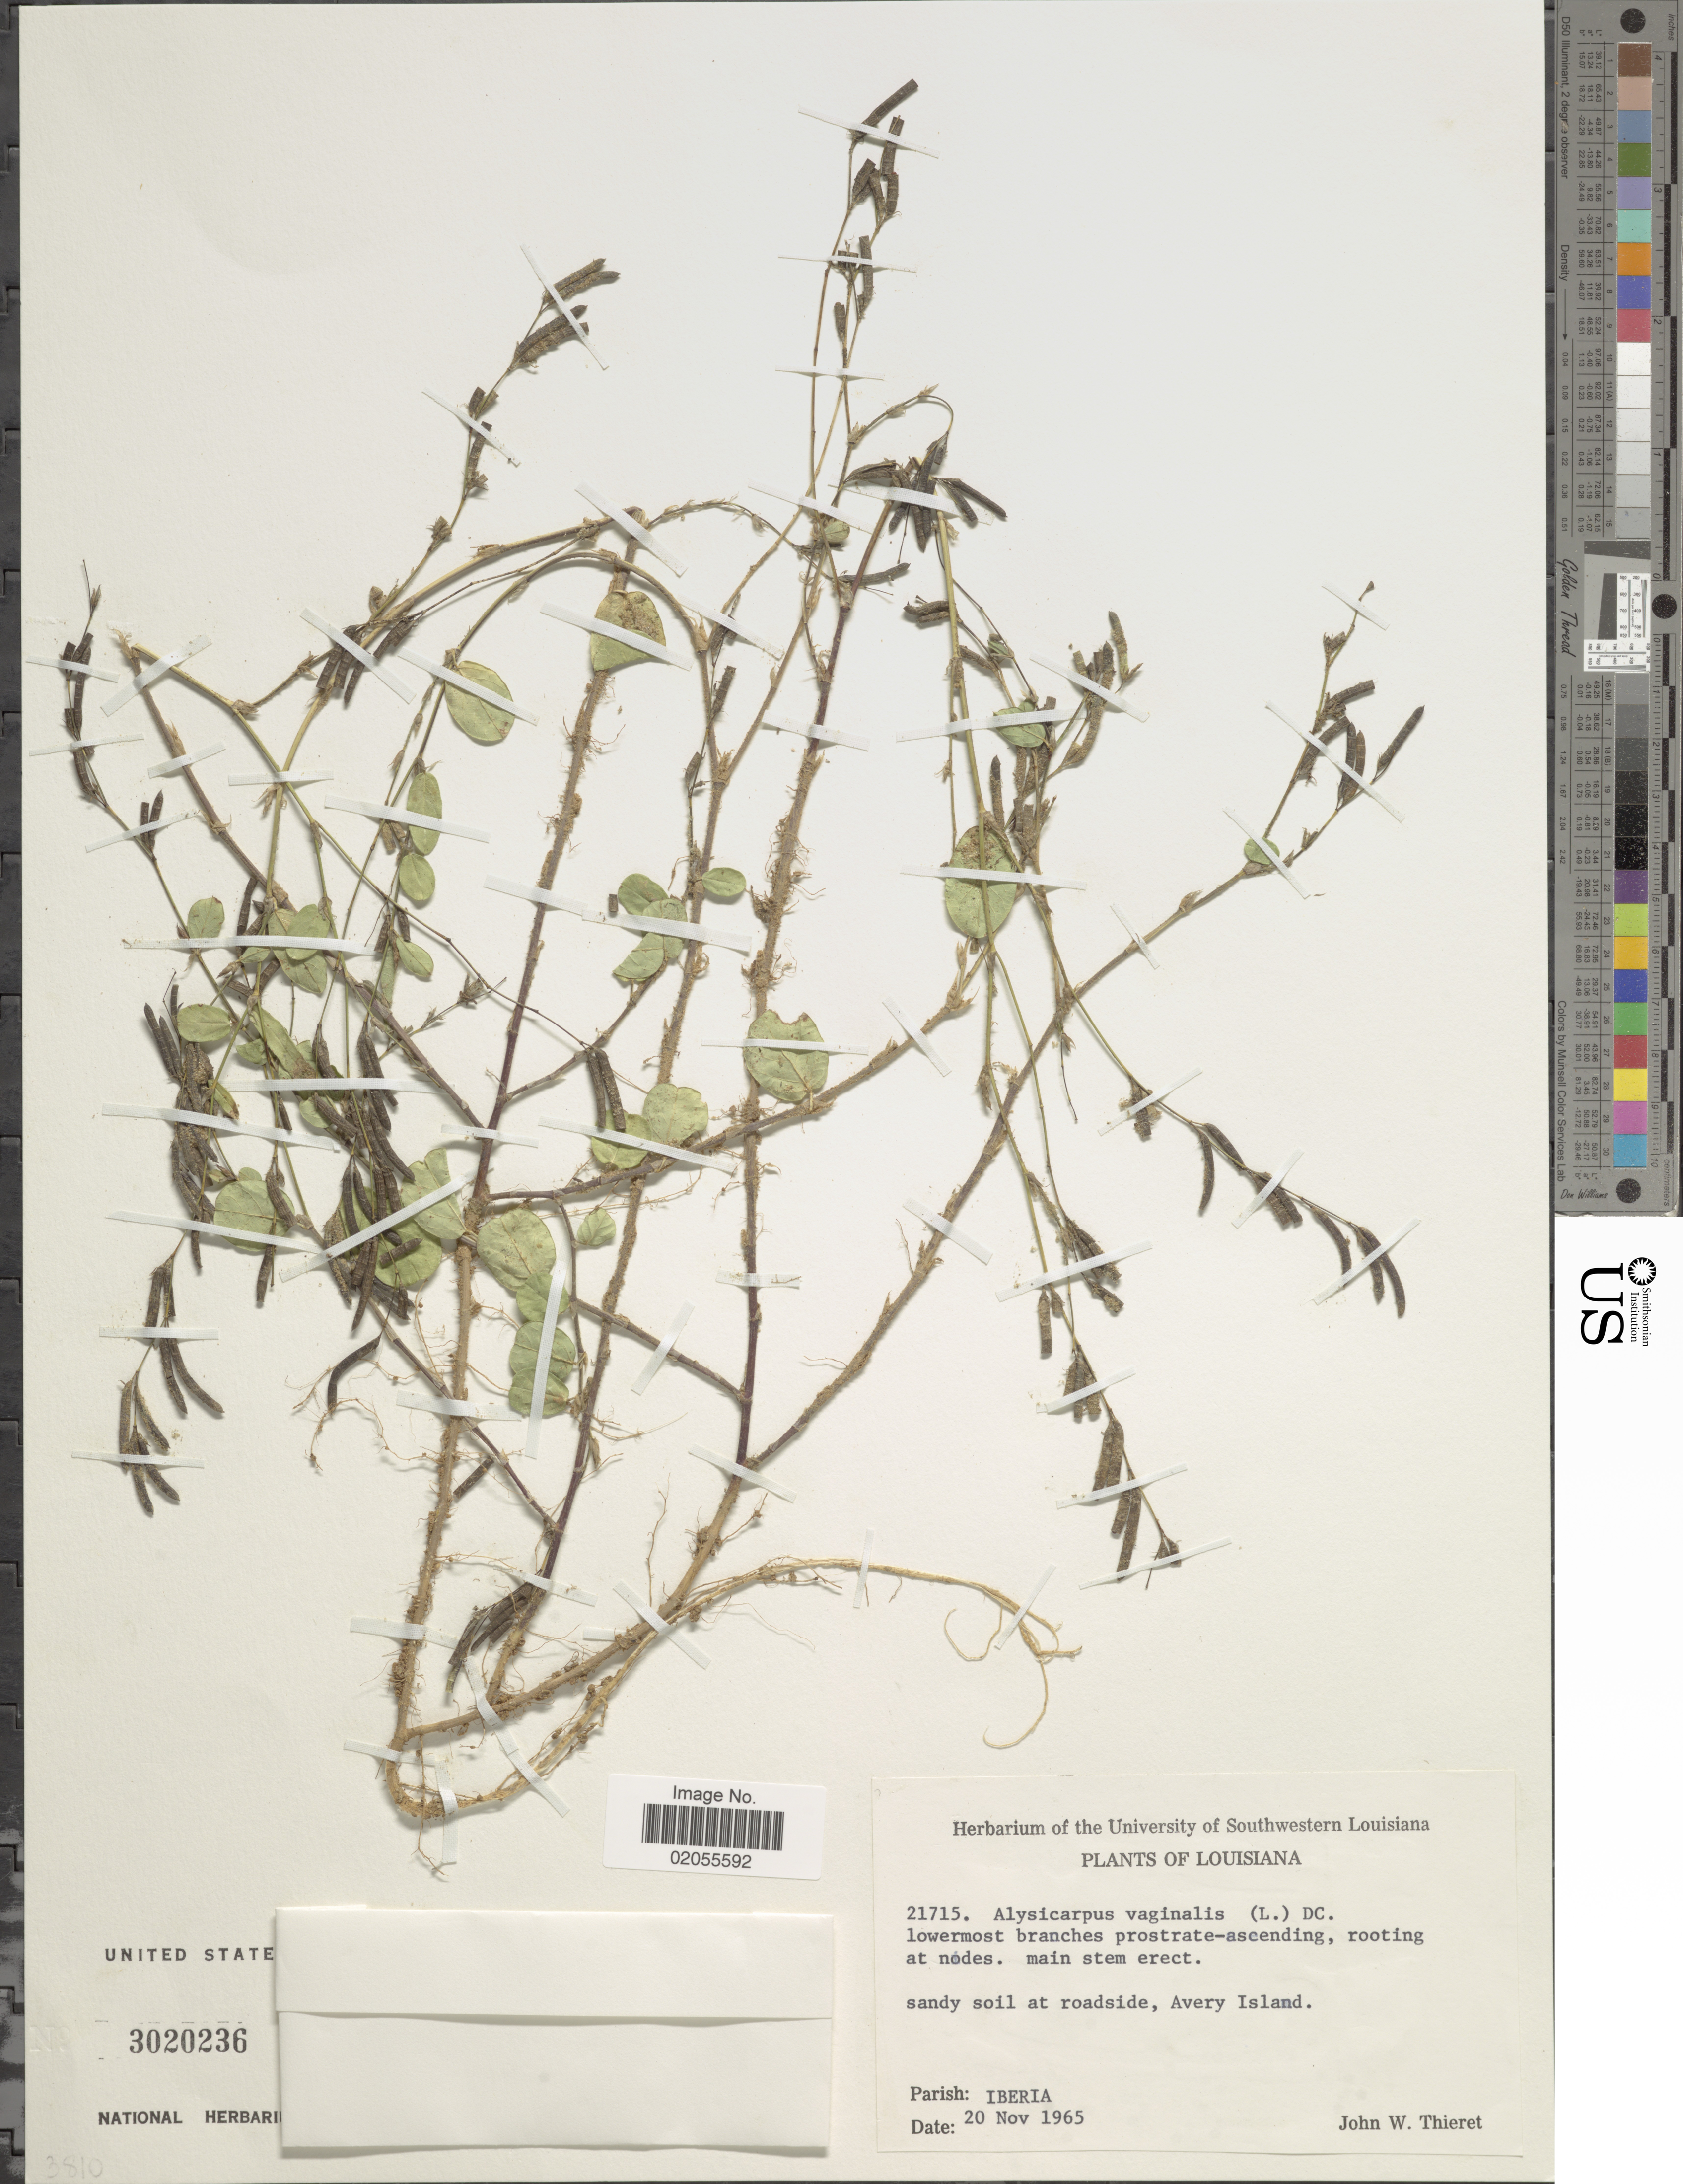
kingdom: Plantae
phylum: Tracheophyta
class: Magnoliopsida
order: Fabales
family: Fabaceae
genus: Alysicarpus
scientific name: Alysicarpus vaginalis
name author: (L.) DC.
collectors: J. W. Thieret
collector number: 21715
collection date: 1965-11-20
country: United States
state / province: Louisiana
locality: Avery Island, Parish Iberia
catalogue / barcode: US 3020236